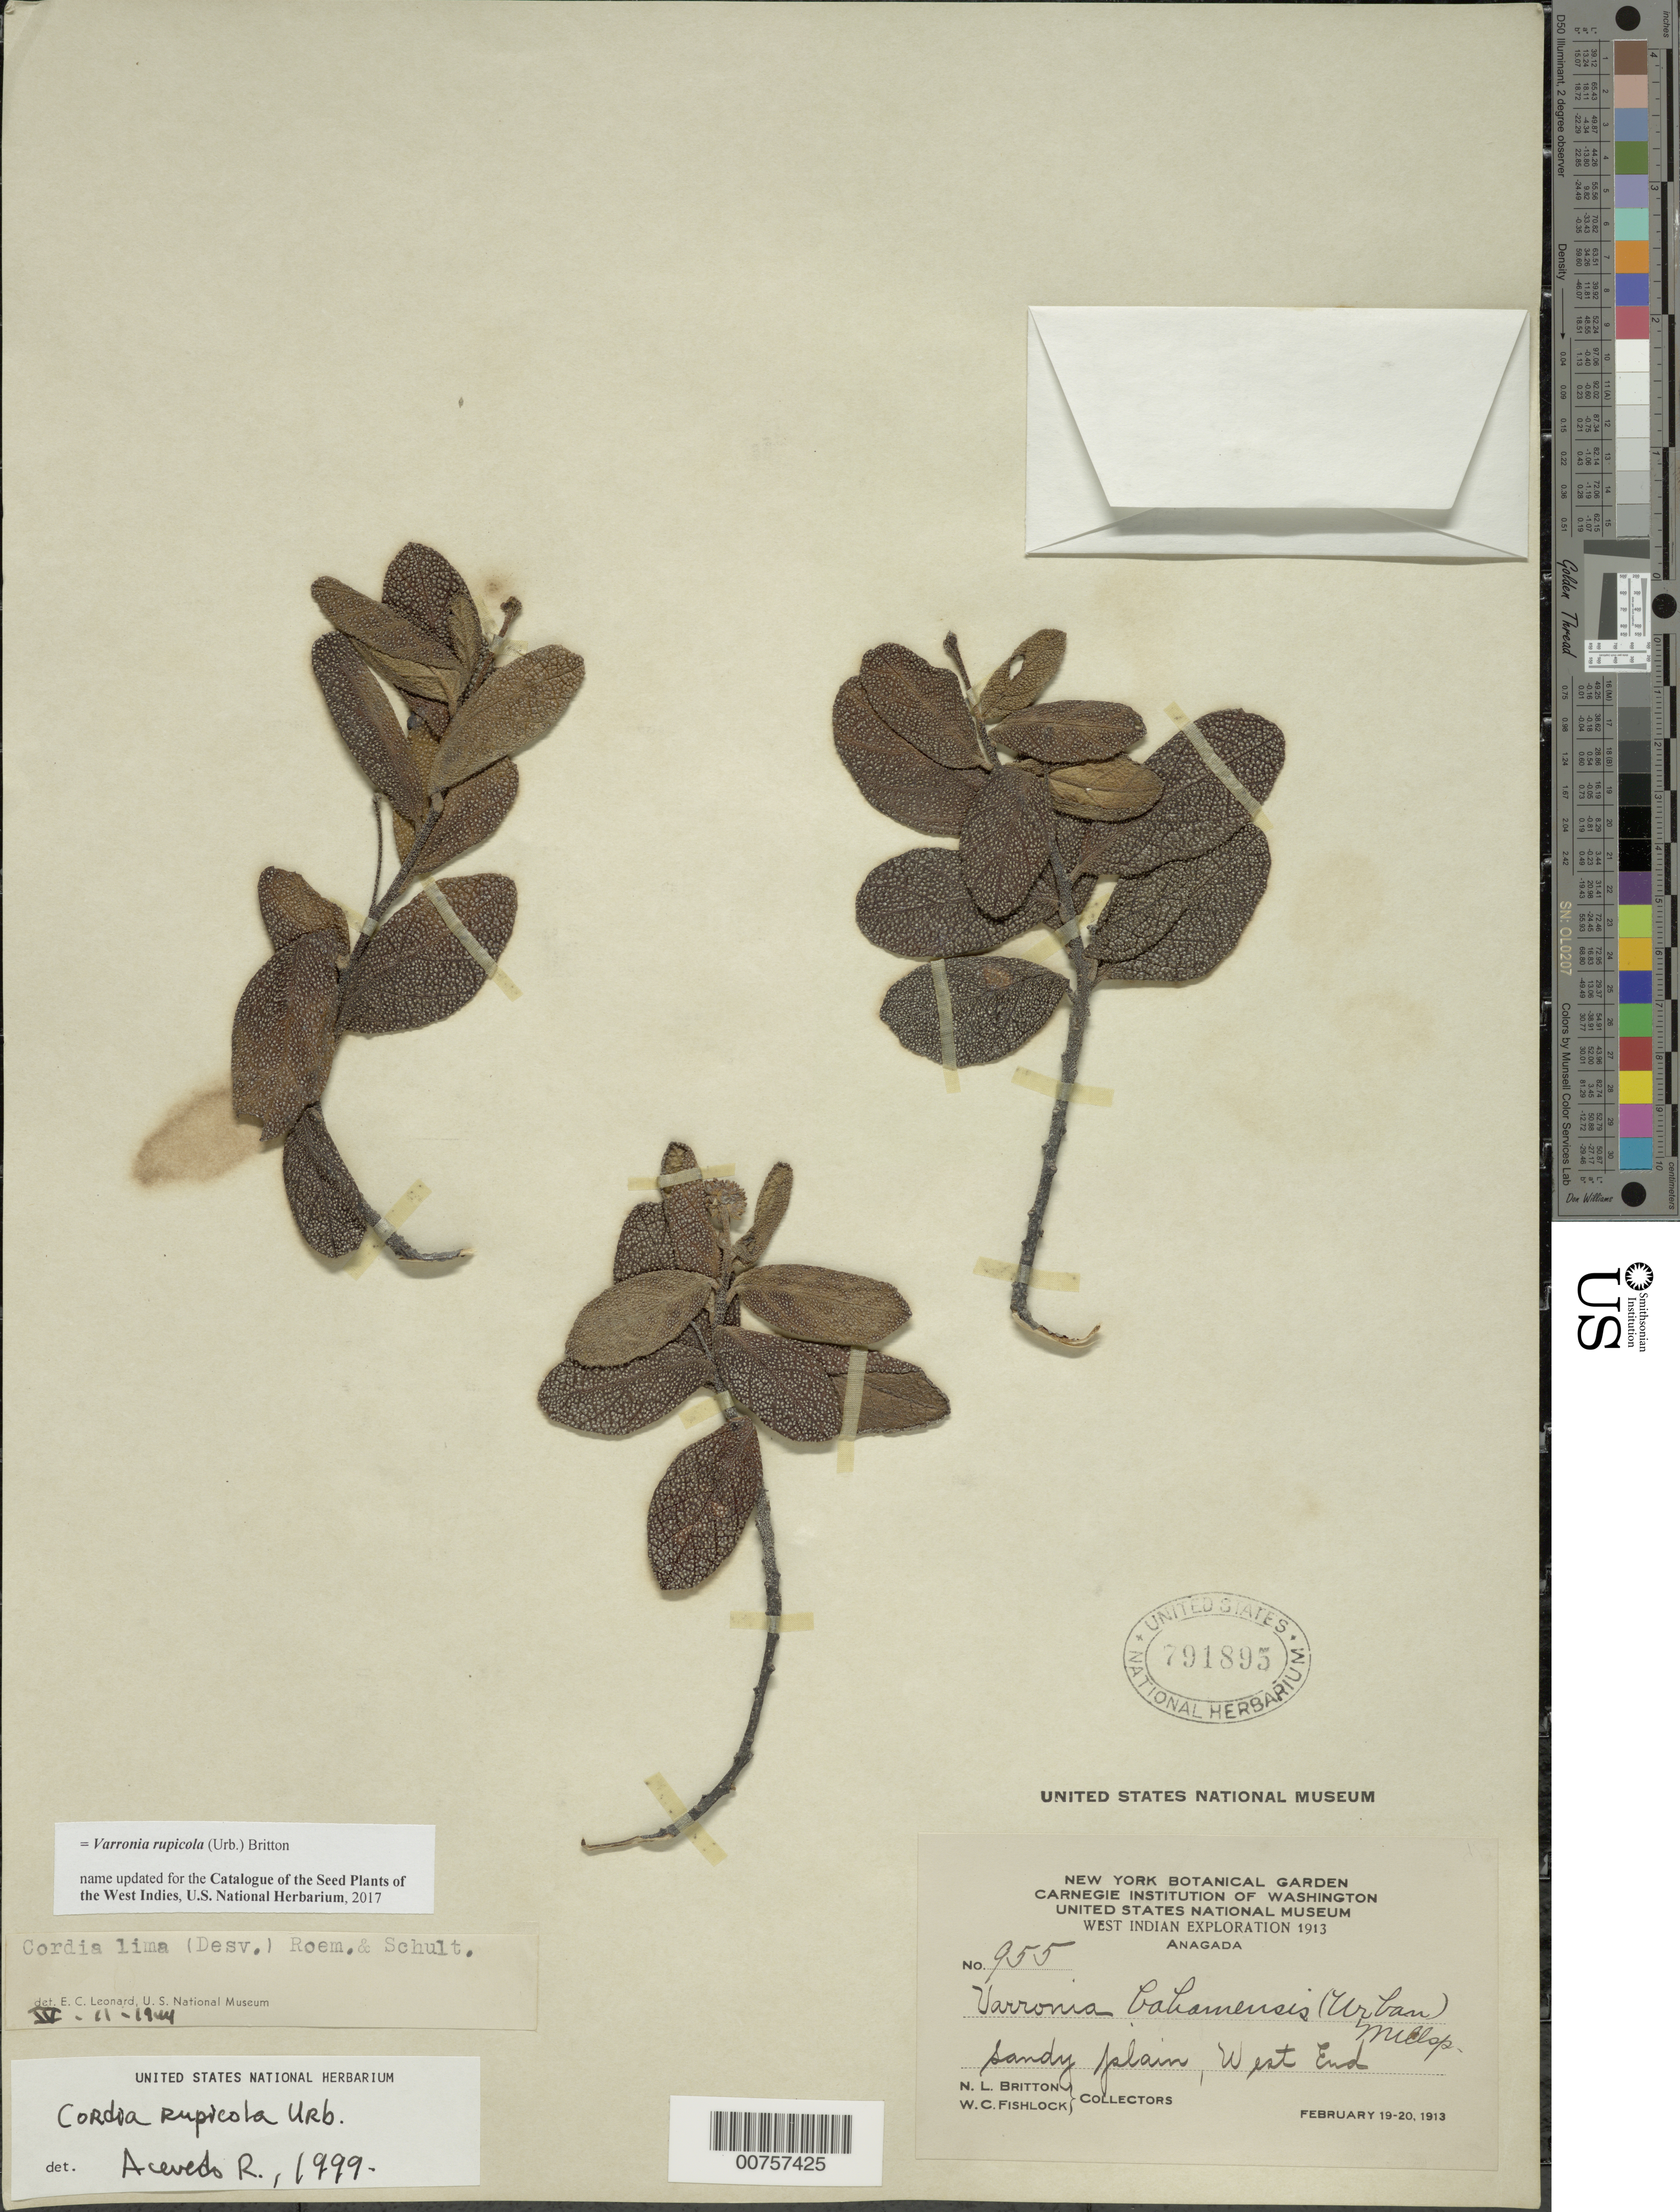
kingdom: Plantae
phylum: Tracheophyta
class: Magnoliopsida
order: Boraginales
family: Cordiaceae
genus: Varronia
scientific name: Varronia rupicola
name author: (Urb.) Britton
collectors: N. Britton & W. Fishlock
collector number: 955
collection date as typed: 19 Feb 1913 to 20 Feb 1913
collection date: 1913-02-19/1913-02-20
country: British Virgin Islands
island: Anegada I.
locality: West End.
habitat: Sandy plain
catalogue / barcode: US 791895